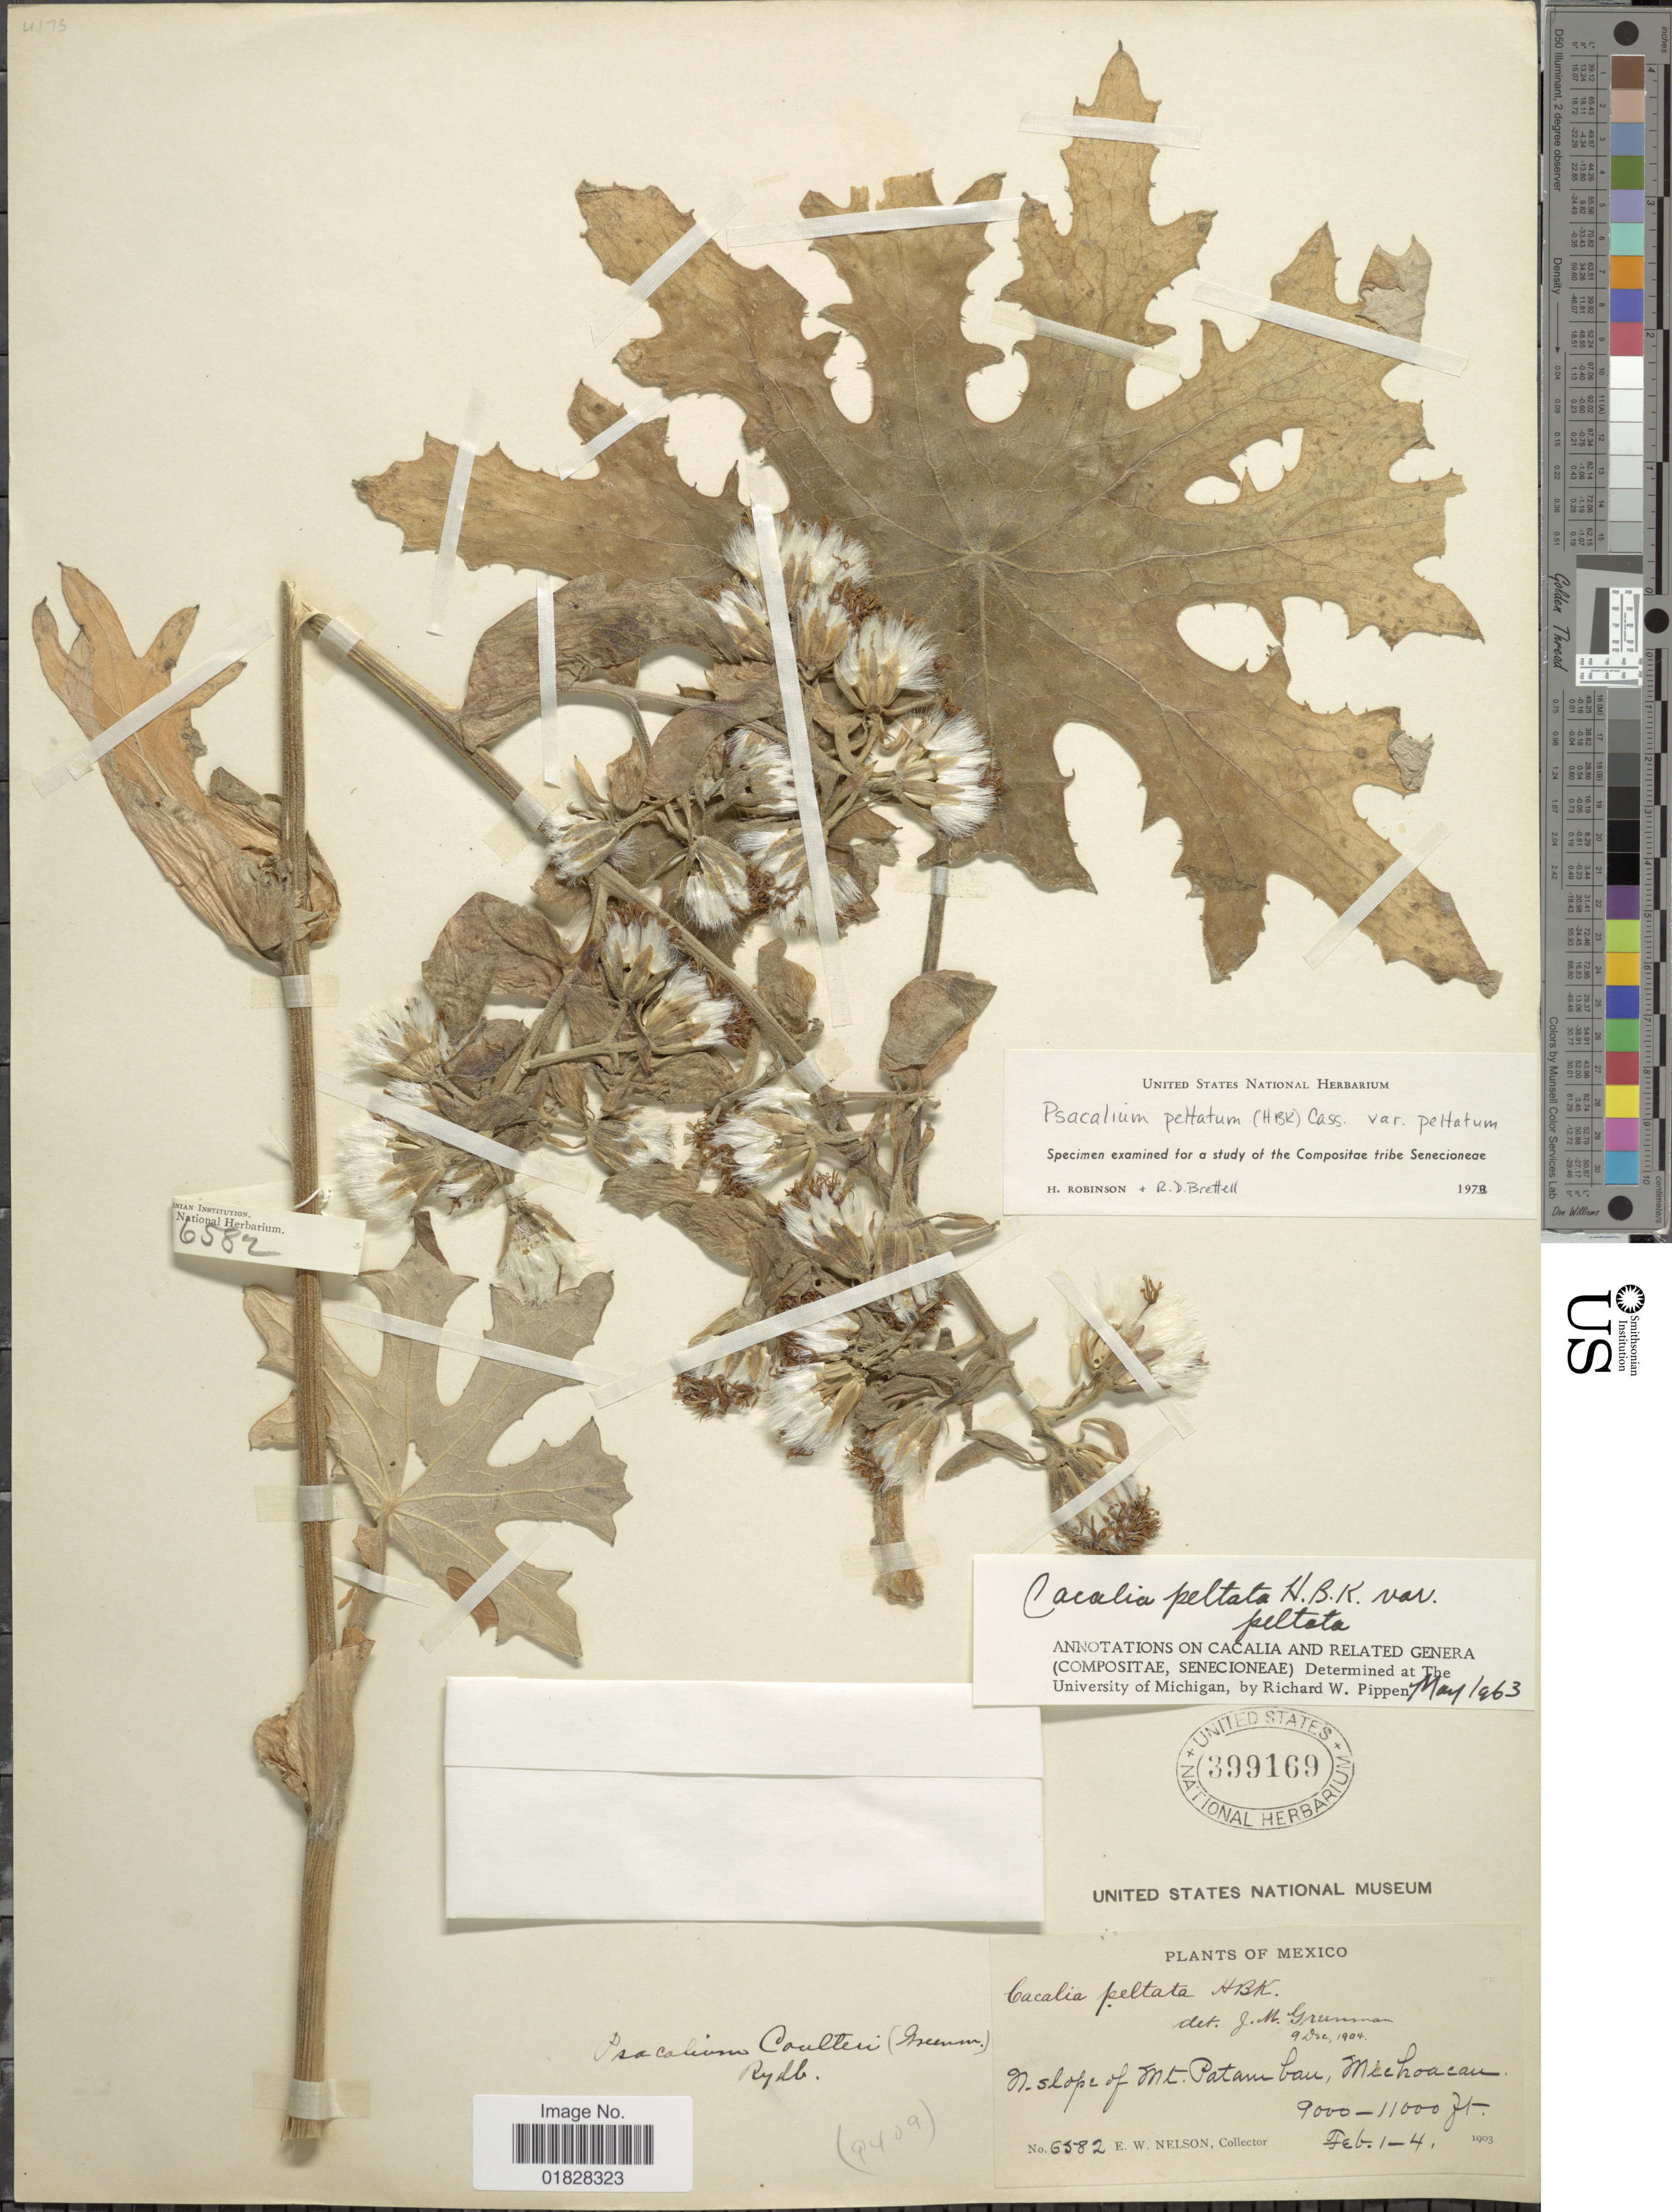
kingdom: Plantae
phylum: Tracheophyta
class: Magnoliopsida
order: Asterales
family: Asteraceae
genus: Psacalium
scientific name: Psacalium peltatum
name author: Cass.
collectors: E. W. Nelson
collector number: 6582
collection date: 1903-02-01/1903-02-04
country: Mexico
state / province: Michoacán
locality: N. slope of Mt. Patarubau, Michoacan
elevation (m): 2743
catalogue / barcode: US 399169